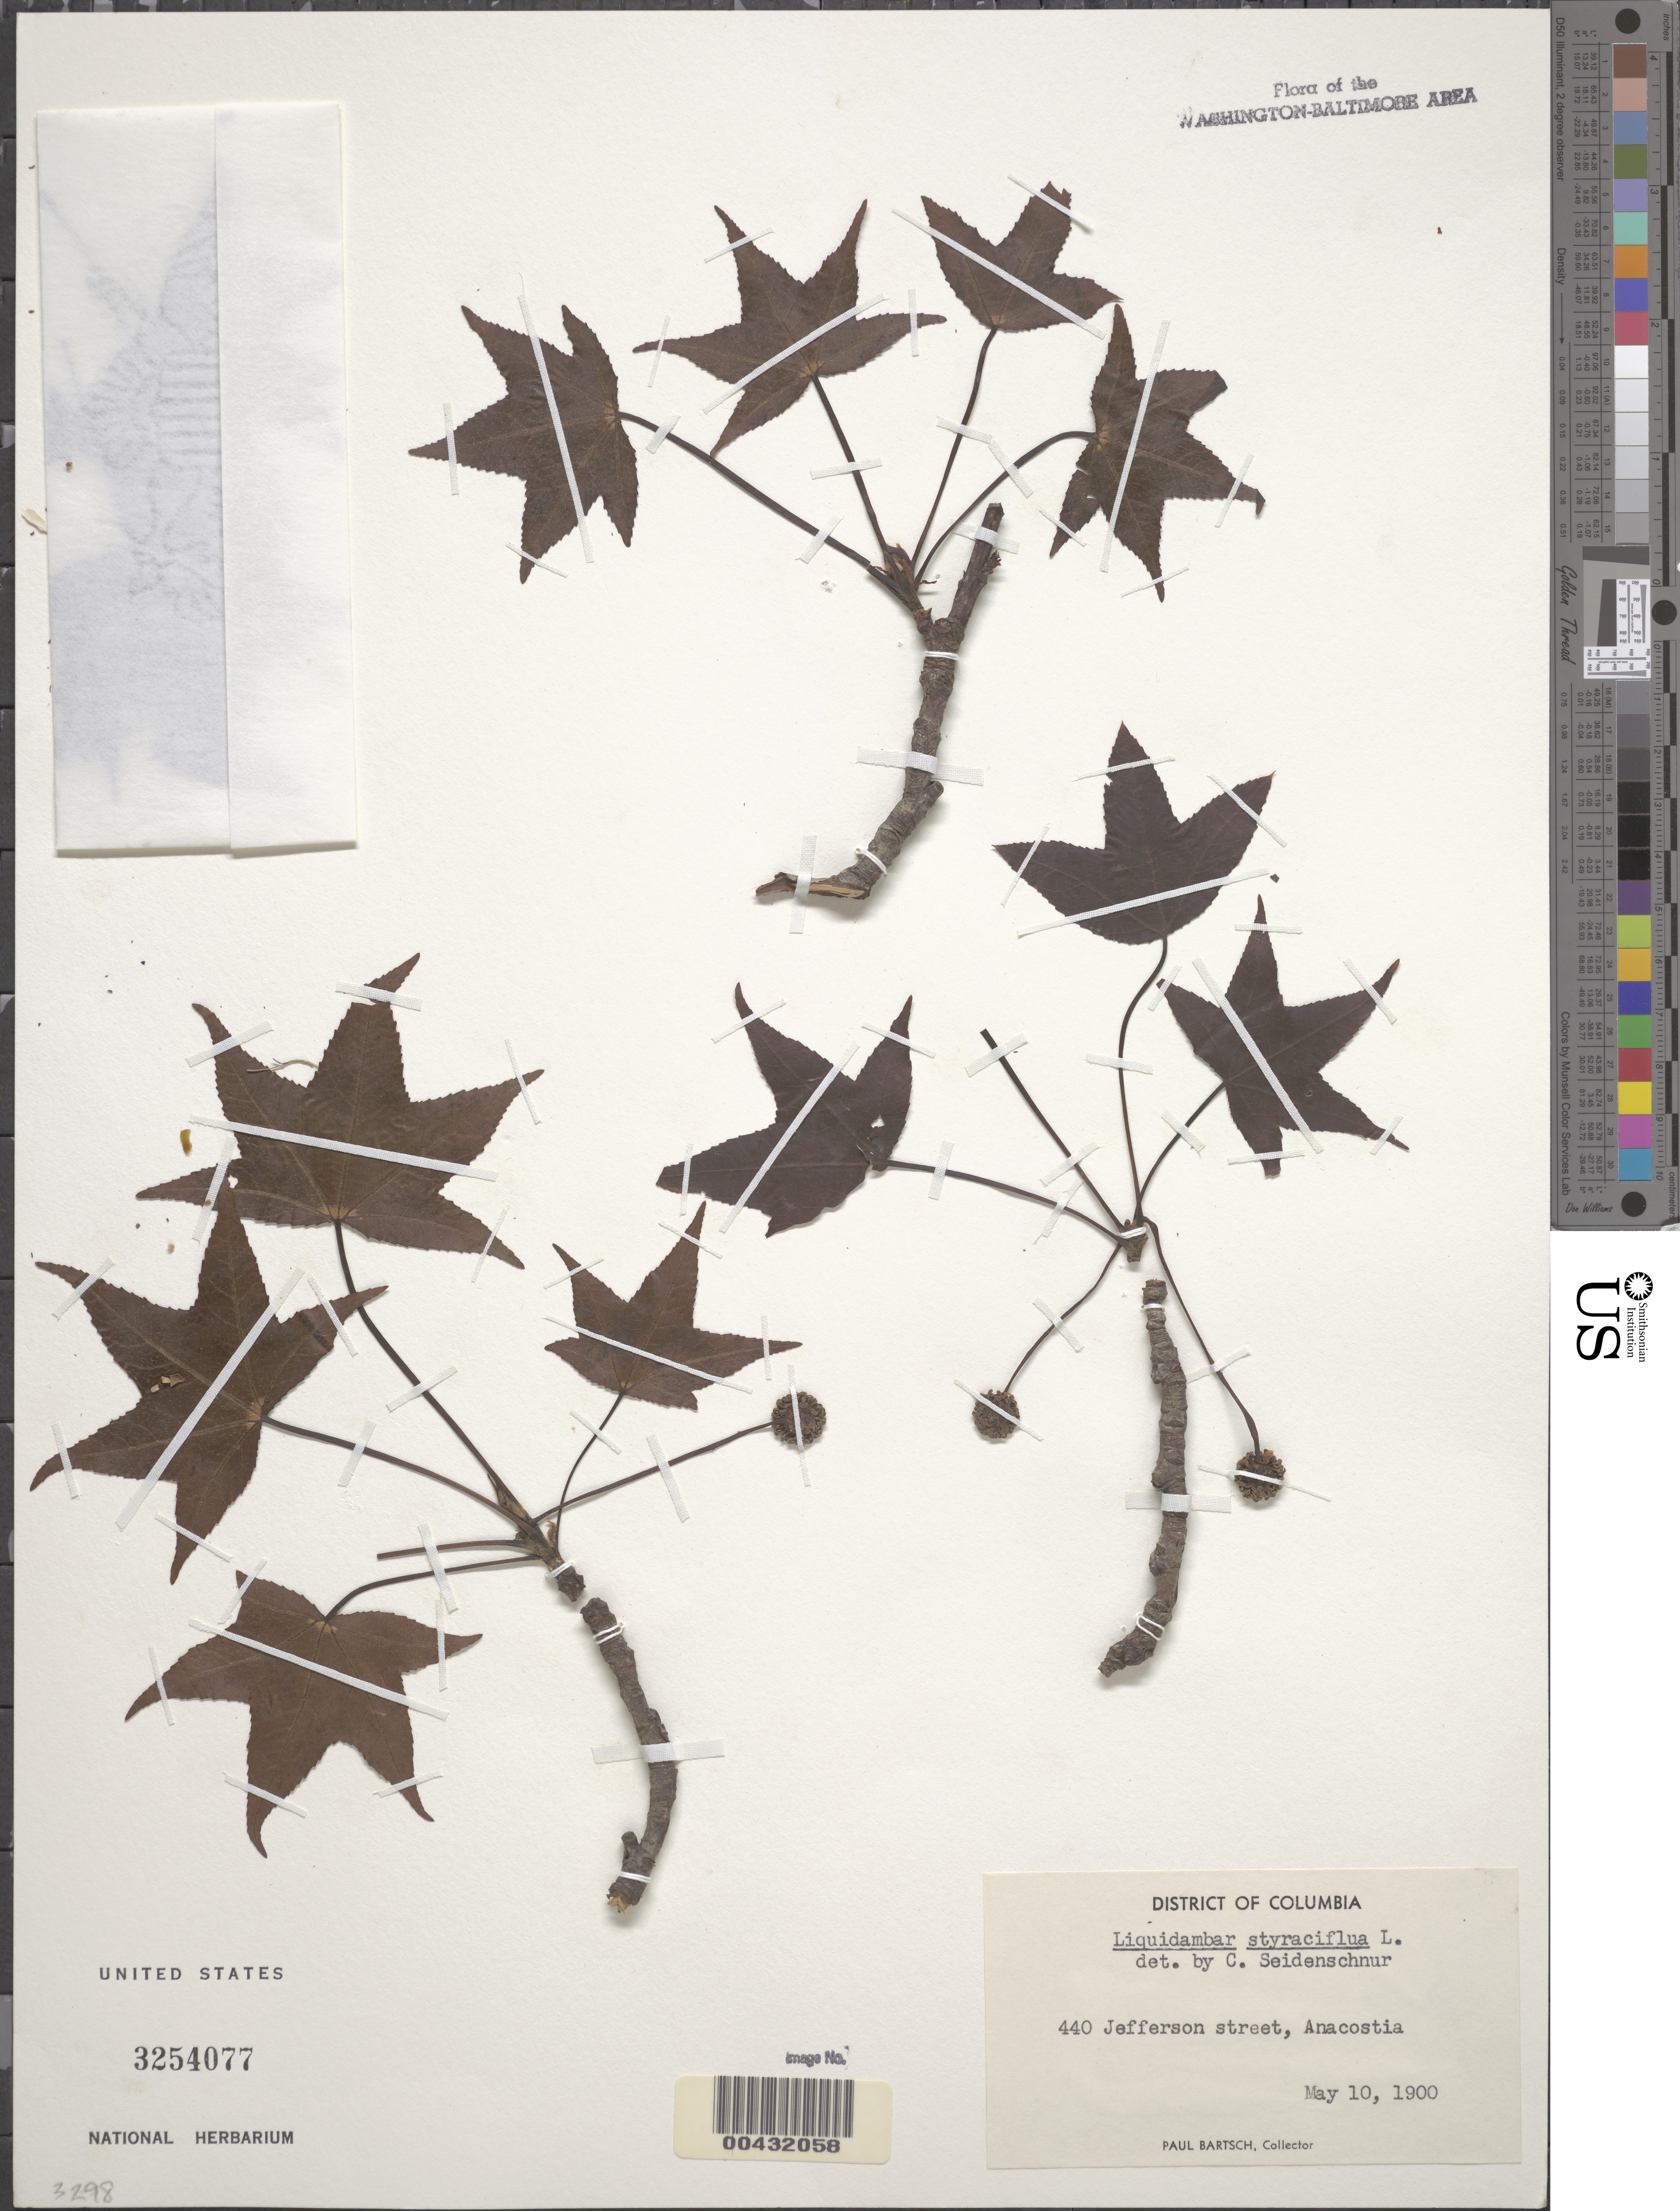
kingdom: Plantae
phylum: Tracheophyta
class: Magnoliopsida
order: Saxifragales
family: Altingiaceae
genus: Liquidambar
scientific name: Liquidambar styraciflua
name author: L.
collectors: P. Bartsch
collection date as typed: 10 May 1900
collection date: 1900-05-10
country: United States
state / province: District of Columbia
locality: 440 Jefferson Street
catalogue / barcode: US 3254077